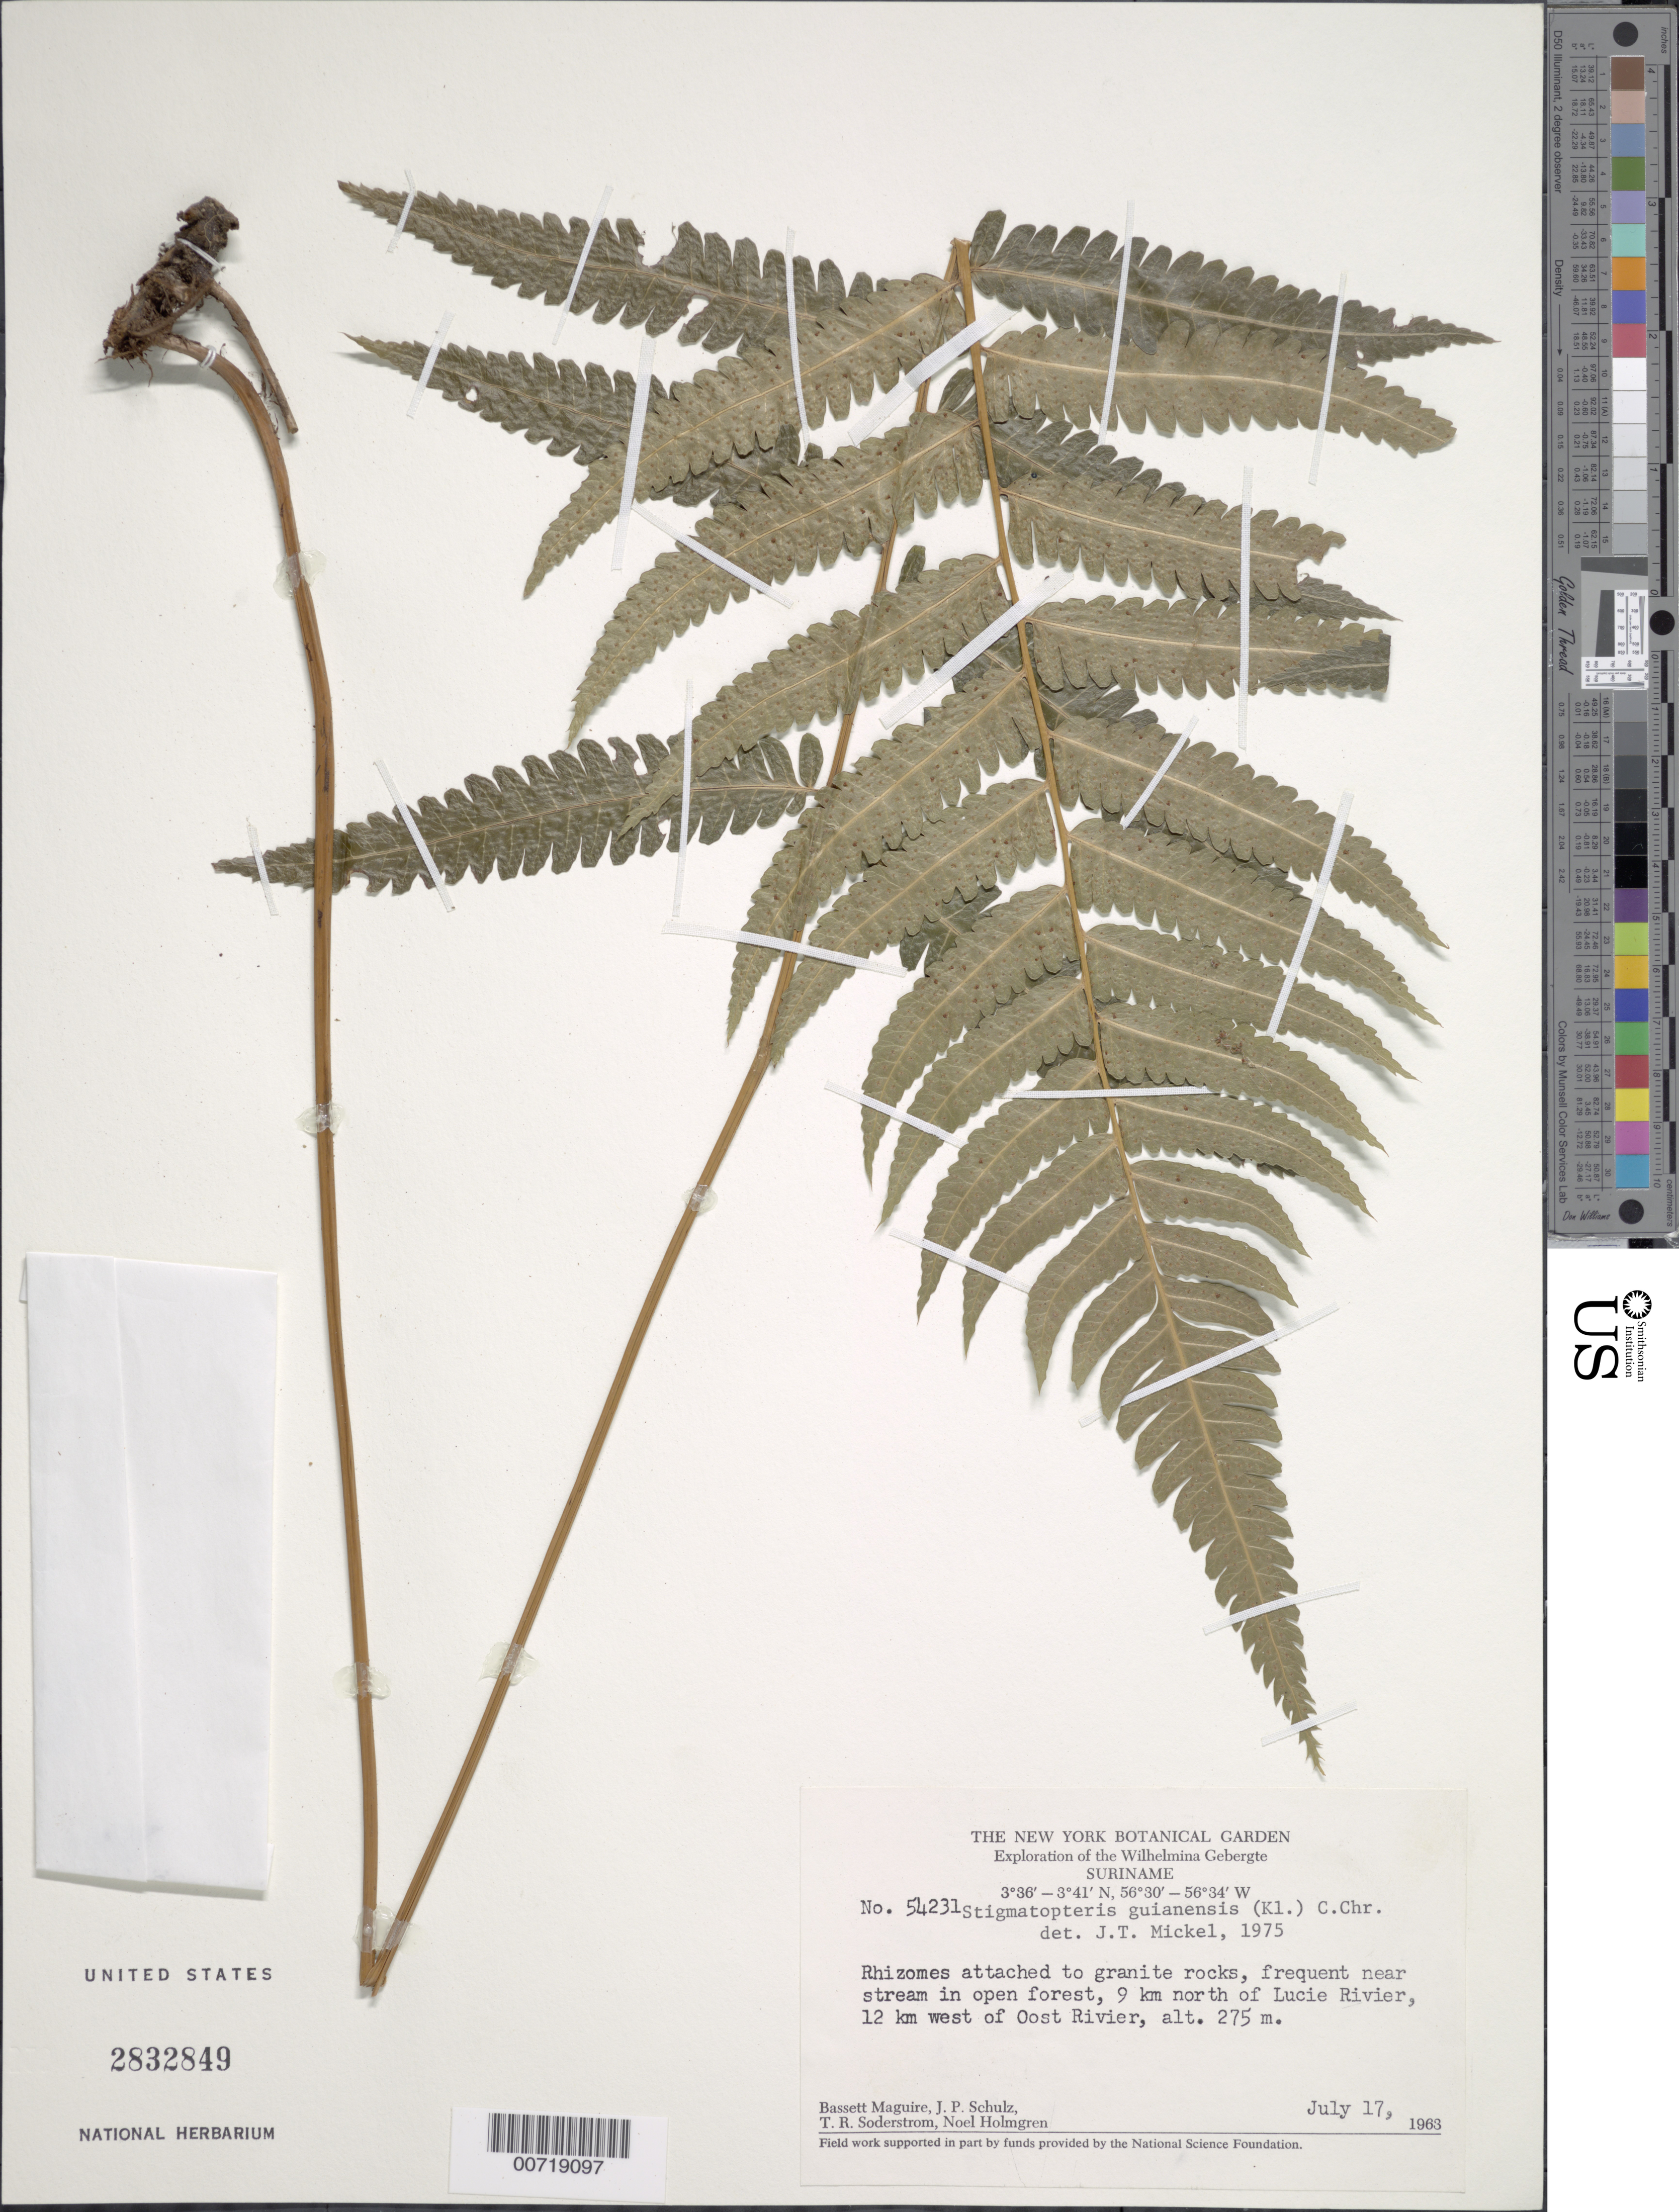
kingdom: Plantae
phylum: Tracheophyta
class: Polypodiopsida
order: Polypodiales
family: Dryopteridaceae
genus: Cyclodium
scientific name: Cyclodium inerme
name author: (Fée) A.R. Sm.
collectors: B. Maguire, J. P. Schulz, T. R. Soderstrom & N. H. Holmgren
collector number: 54231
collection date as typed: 17-Jul-63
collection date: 1963-07-17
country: Suriname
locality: Lucie R., 9 km N of and 12 km W of Oost R., Wilhelmina Gebergte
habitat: Granite rocks; near stream in open forest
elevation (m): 275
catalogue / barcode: US 2832849